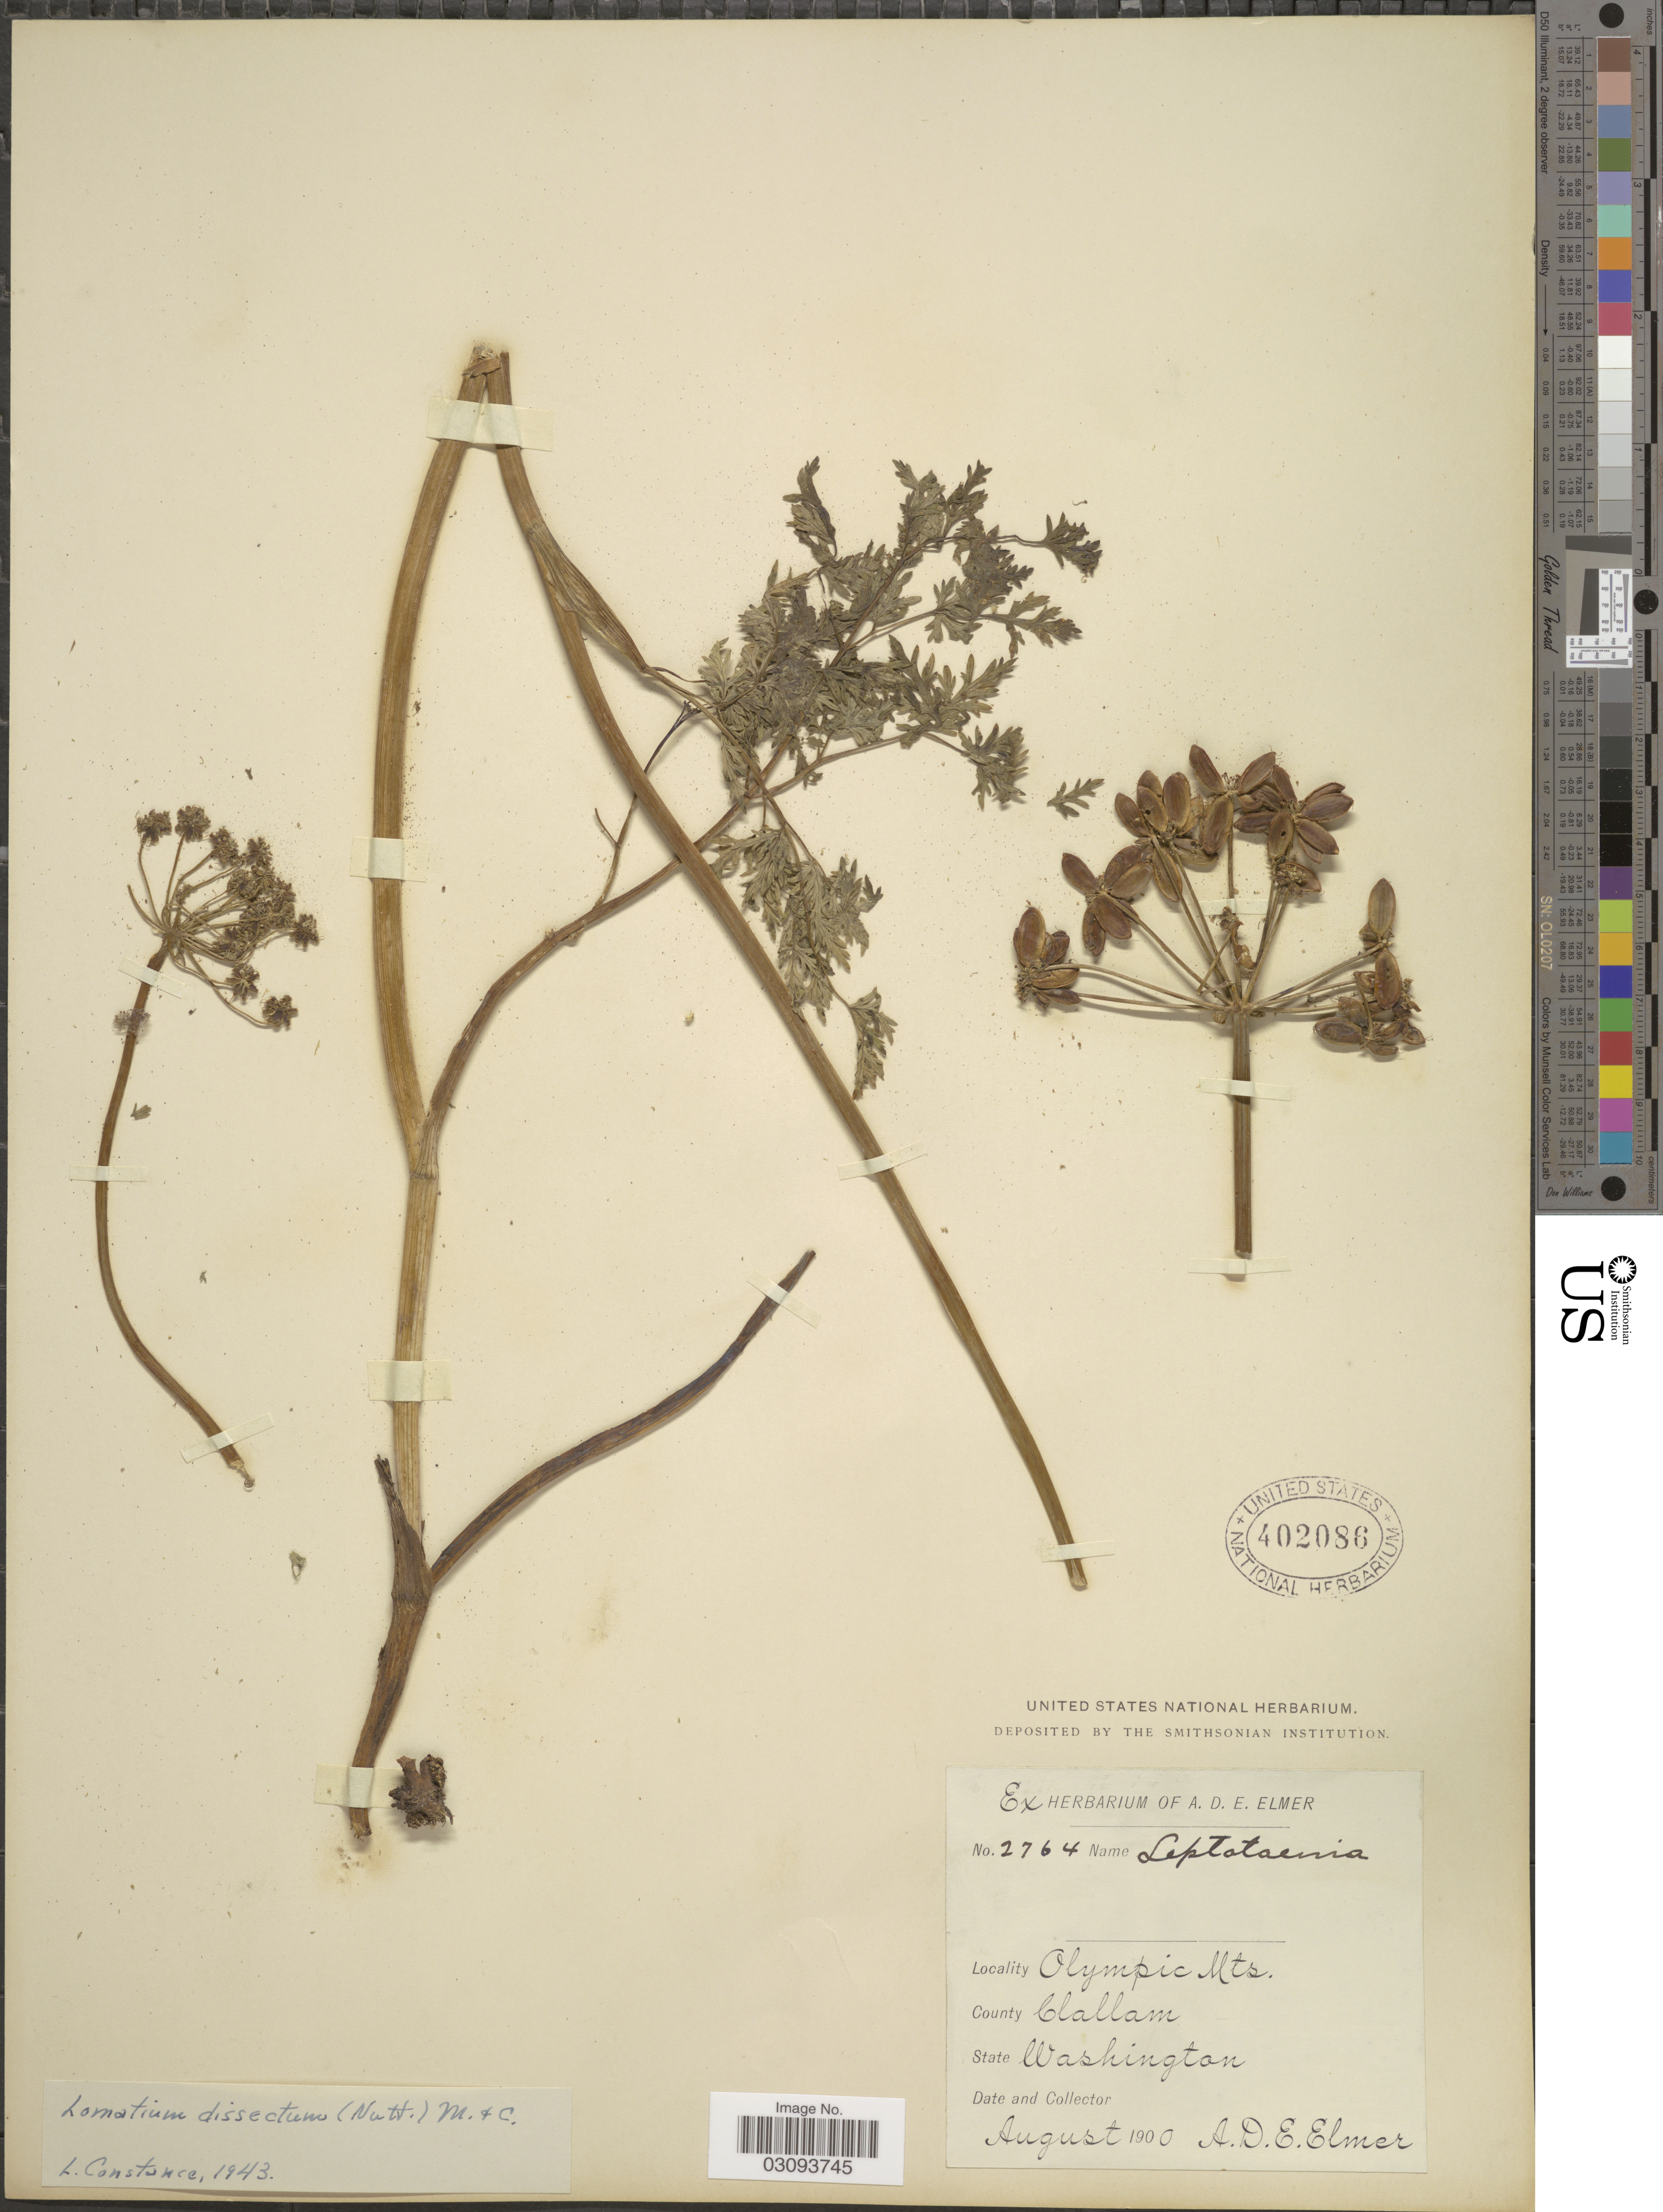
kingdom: Plantae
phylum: Tracheophyta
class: Magnoliopsida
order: Apiales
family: Apiaceae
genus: Lomatium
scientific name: Lomatium dissectum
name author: (Nutt.) Mathias & Constance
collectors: A. D. E. Elmer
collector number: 2764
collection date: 1900-08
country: United States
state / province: Washington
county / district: Clallam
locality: Olympic Mts. County Clallam.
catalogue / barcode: US 402086